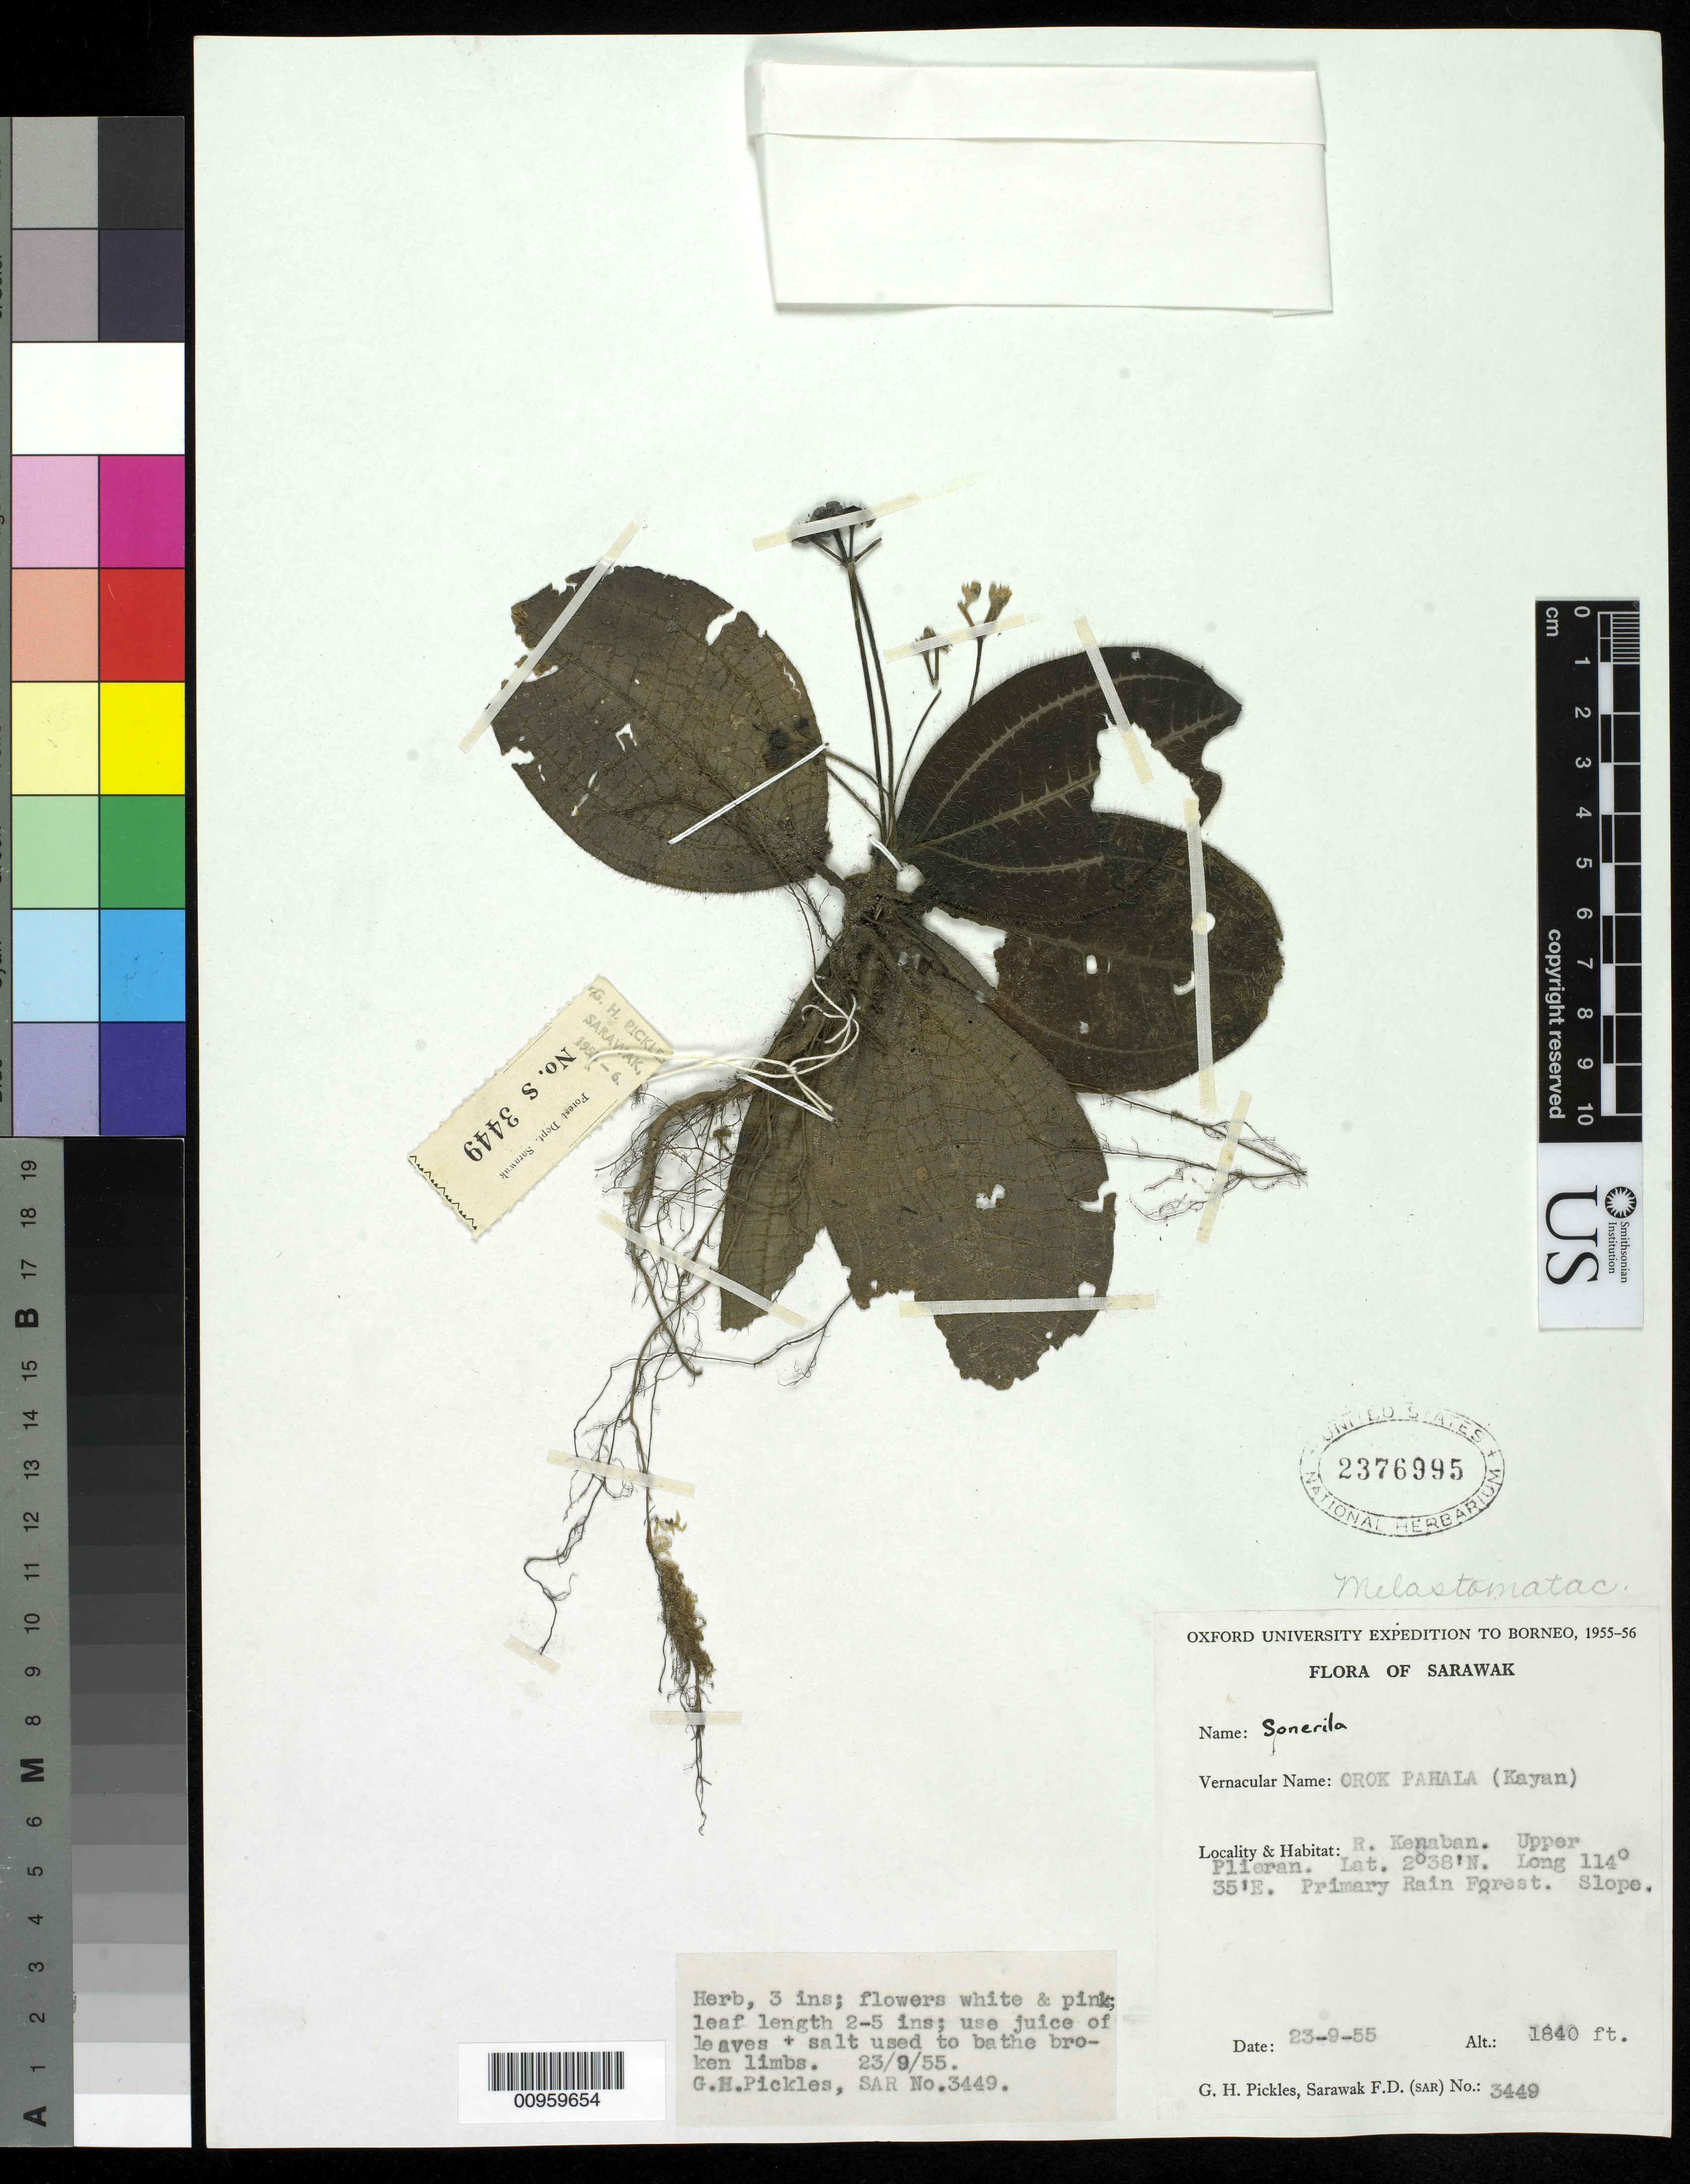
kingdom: Plantae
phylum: Tracheophyta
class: Magnoliopsida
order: Myrtales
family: Melastomataceae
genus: Sonerila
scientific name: Sonerila sp.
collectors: G. Pickles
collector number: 3449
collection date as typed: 23 Sep 1955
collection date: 1955-09-23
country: Malaysia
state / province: Sarawak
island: Borneo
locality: R. Kenaban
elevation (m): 561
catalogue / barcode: US 2376985